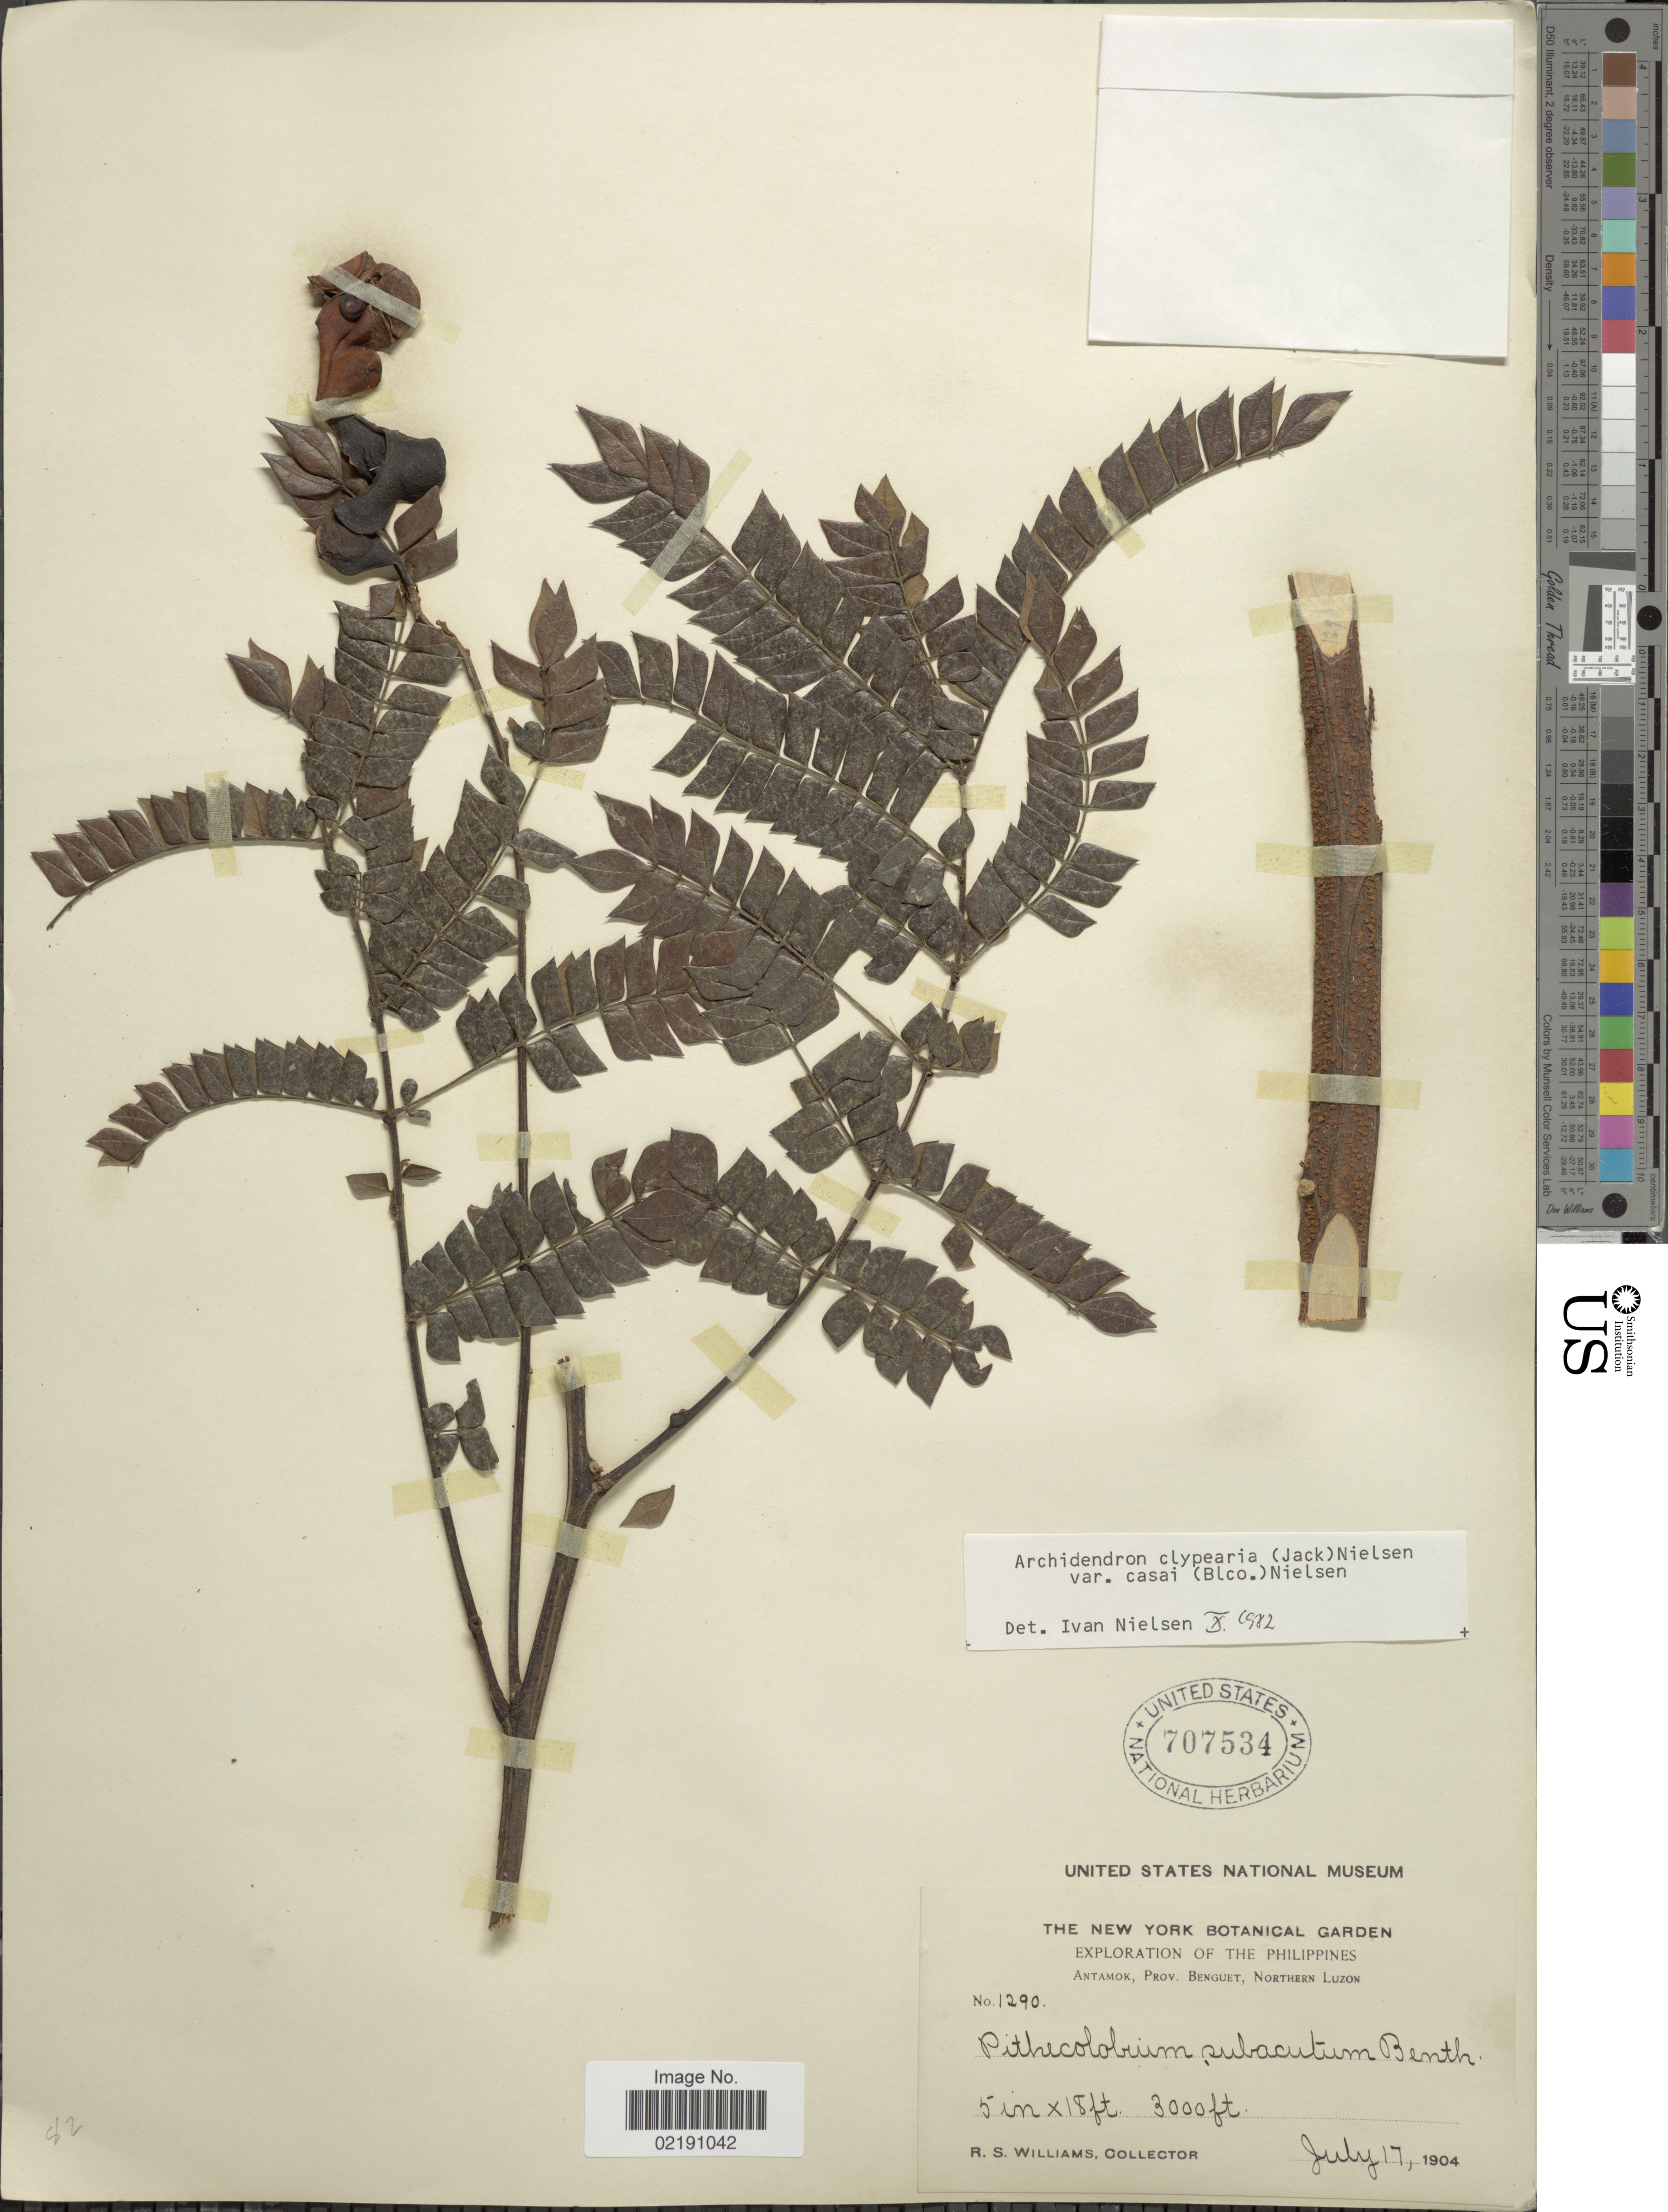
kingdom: Plantae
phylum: Tracheophyta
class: Magnoliopsida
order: Fabales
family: Fabaceae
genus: Archidendron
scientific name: Archidendron clypearia var. casai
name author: (Blanco) I.C. Nielsen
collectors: R. S. Williams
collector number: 1290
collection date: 1904-07-17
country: Philippines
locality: Antamok, Prov. Benguet, Northern Luzon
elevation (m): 914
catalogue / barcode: US 707534